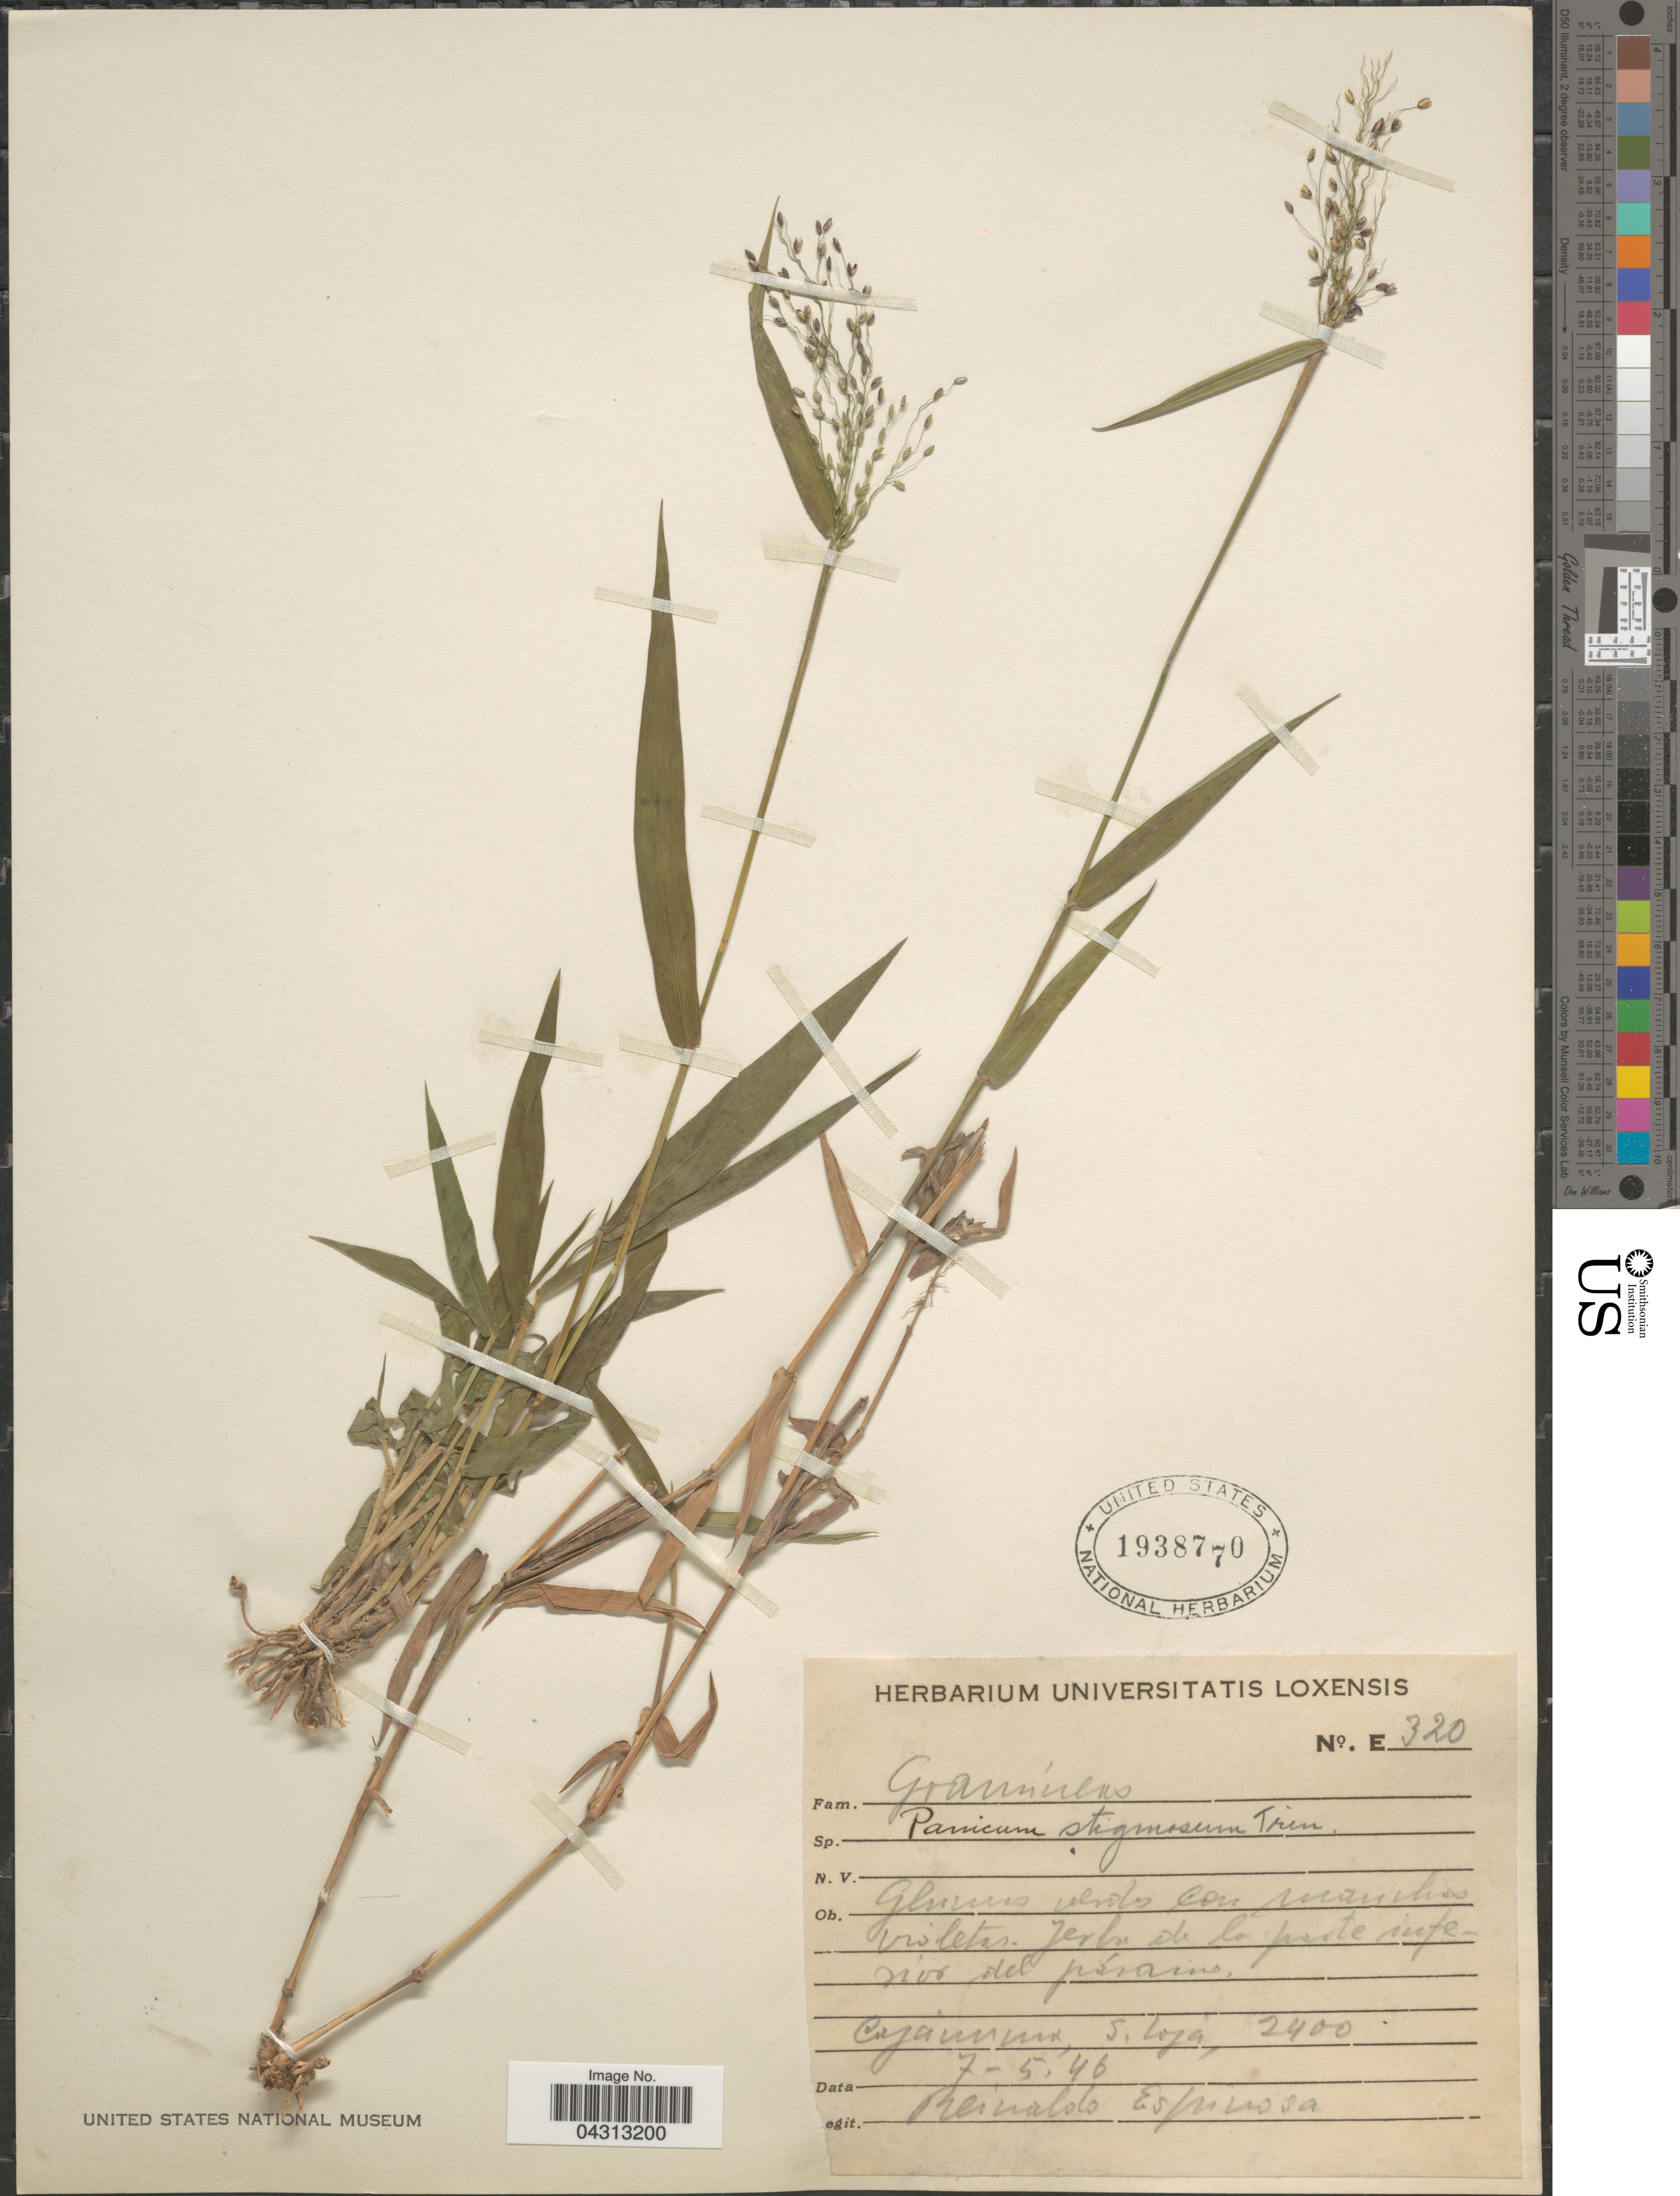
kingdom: Plantae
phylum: Tracheophyta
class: Liliopsida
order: Poales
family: Poaceae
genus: Dichanthelium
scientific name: Dichanthelium stigmosum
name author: (Trin.) Zuloaga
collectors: R. Espinosa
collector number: E320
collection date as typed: Transcribed d/m/y: 7/5/46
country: Ecuador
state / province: Loja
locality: Cajanuma, S. Loja.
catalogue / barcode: US 1938770